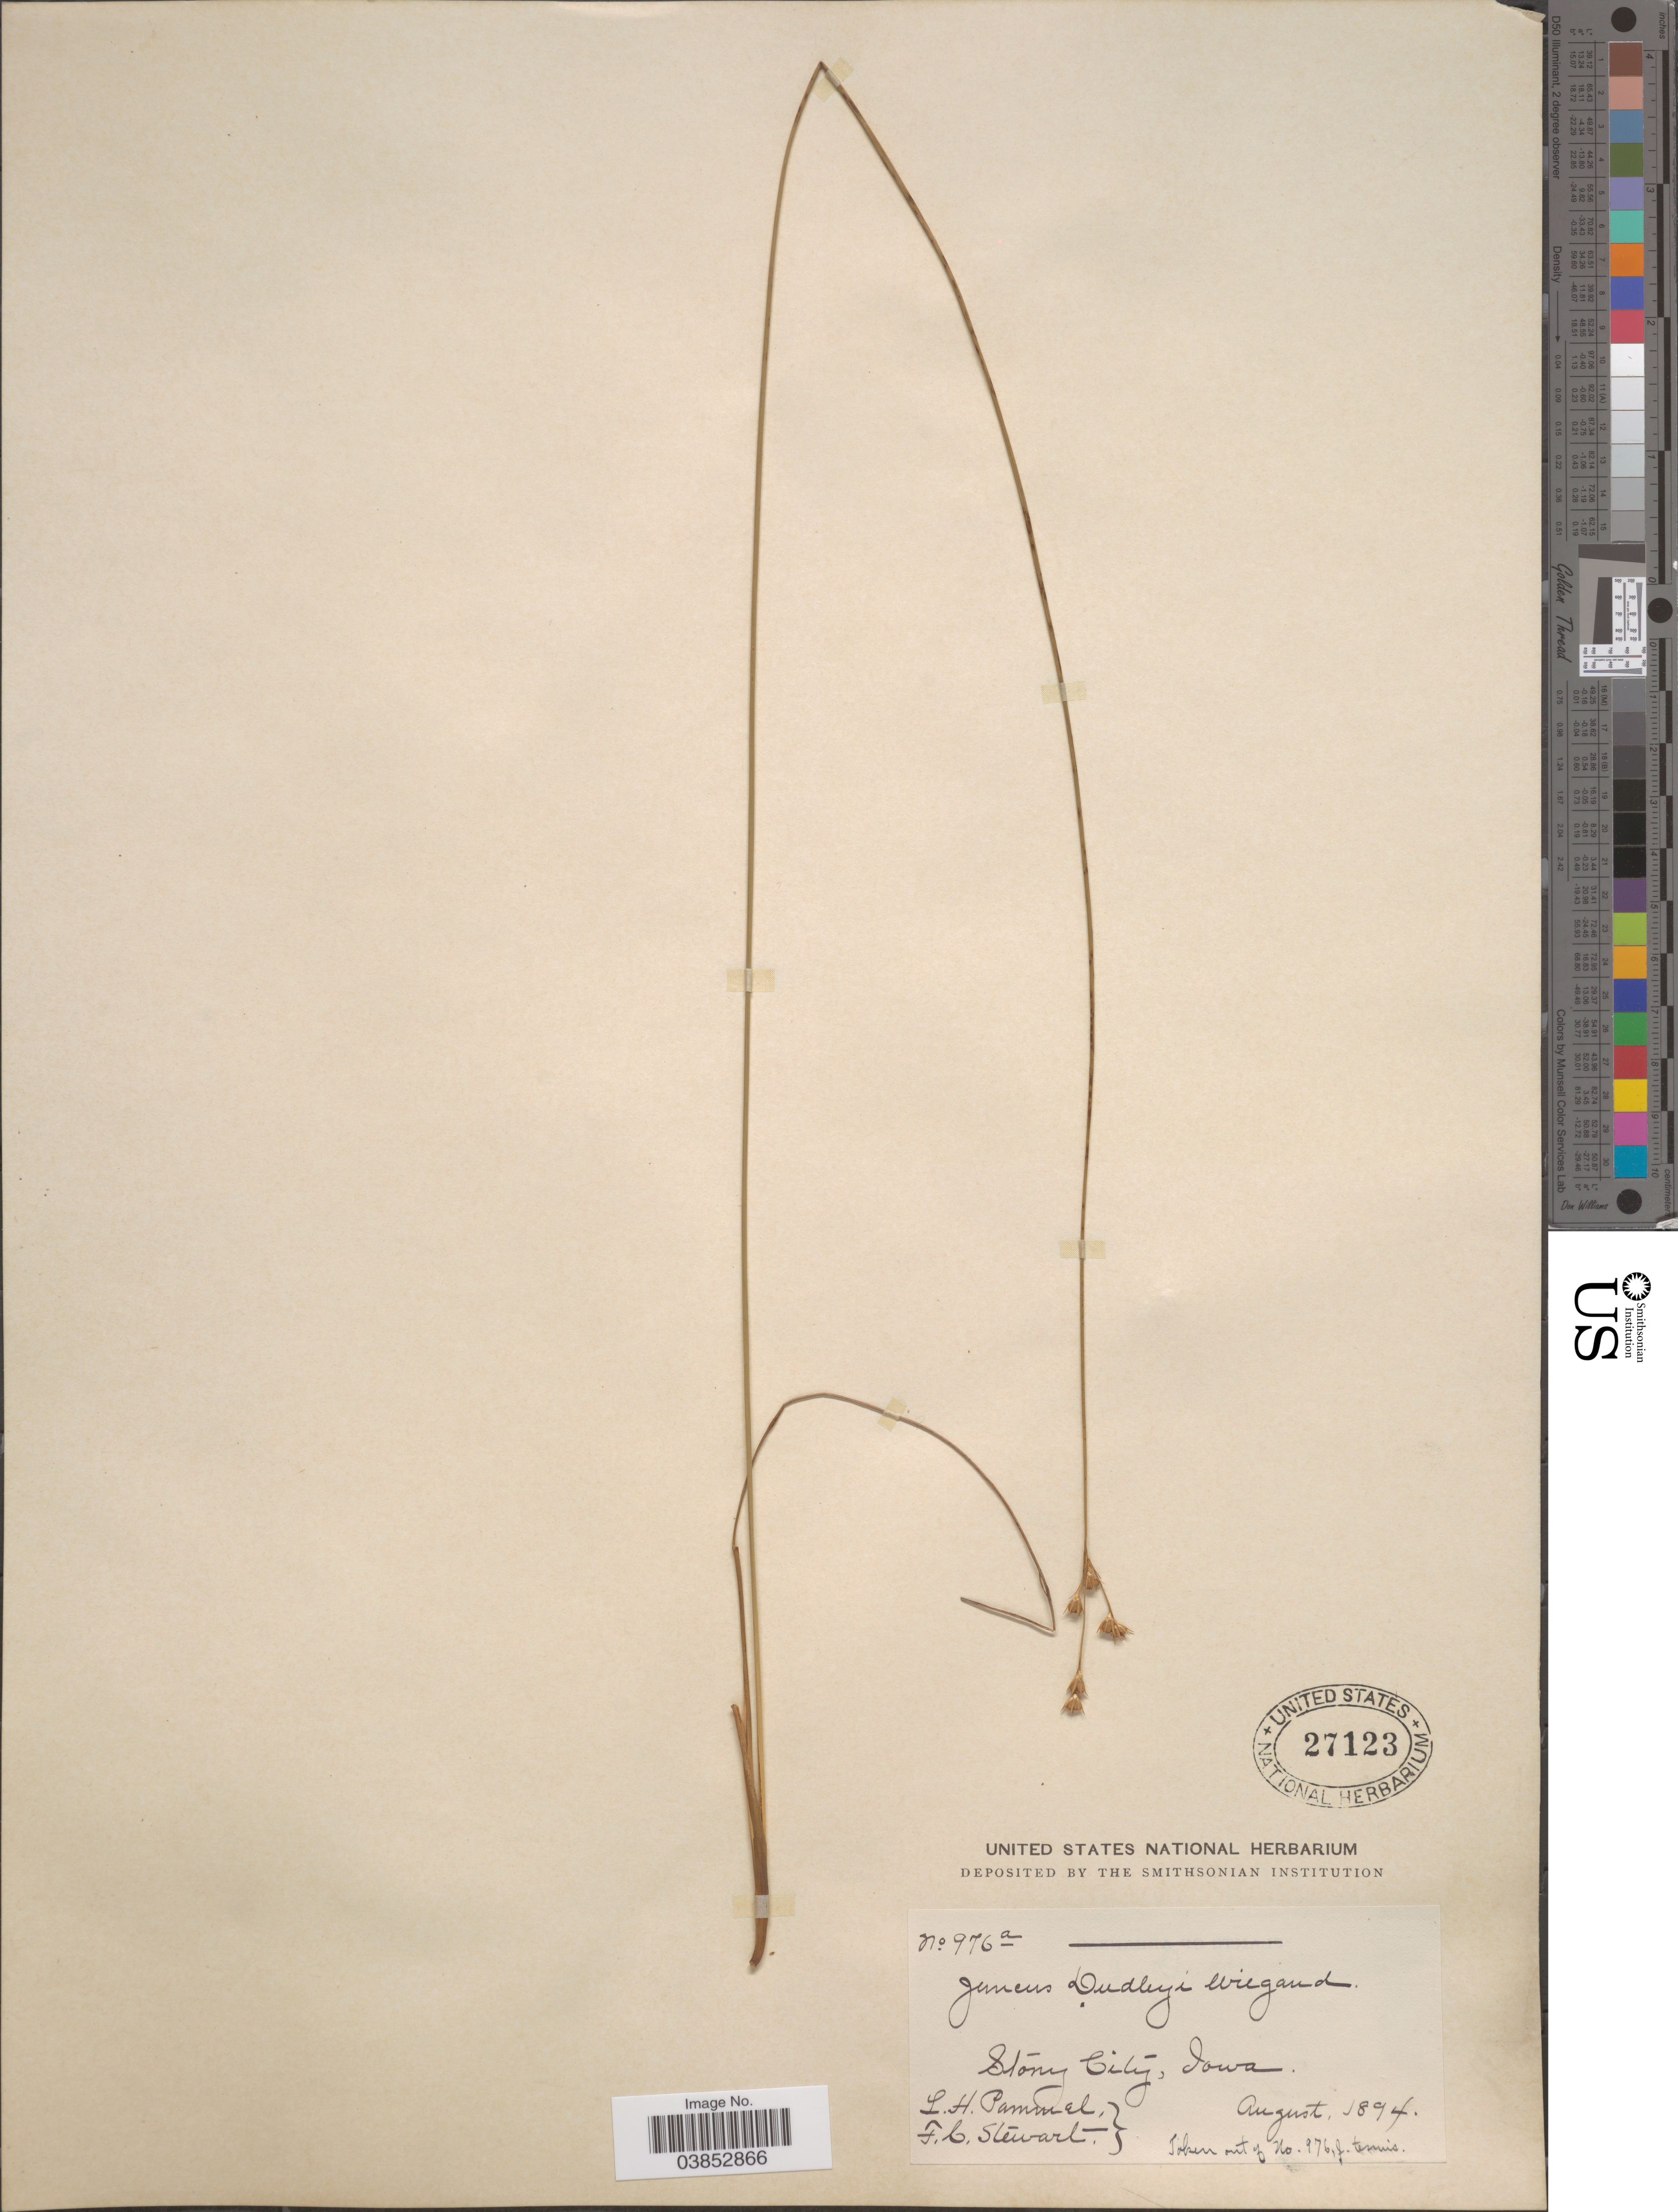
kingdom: Plantae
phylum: Tracheophyta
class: Liliopsida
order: Poales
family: Juncaceae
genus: Juncus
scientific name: Juncus dudleyi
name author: Wiegand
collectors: L. Pammel & F.C. Stewart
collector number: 976a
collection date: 1894-08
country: United States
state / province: Iowa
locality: Story City.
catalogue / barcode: US 27123